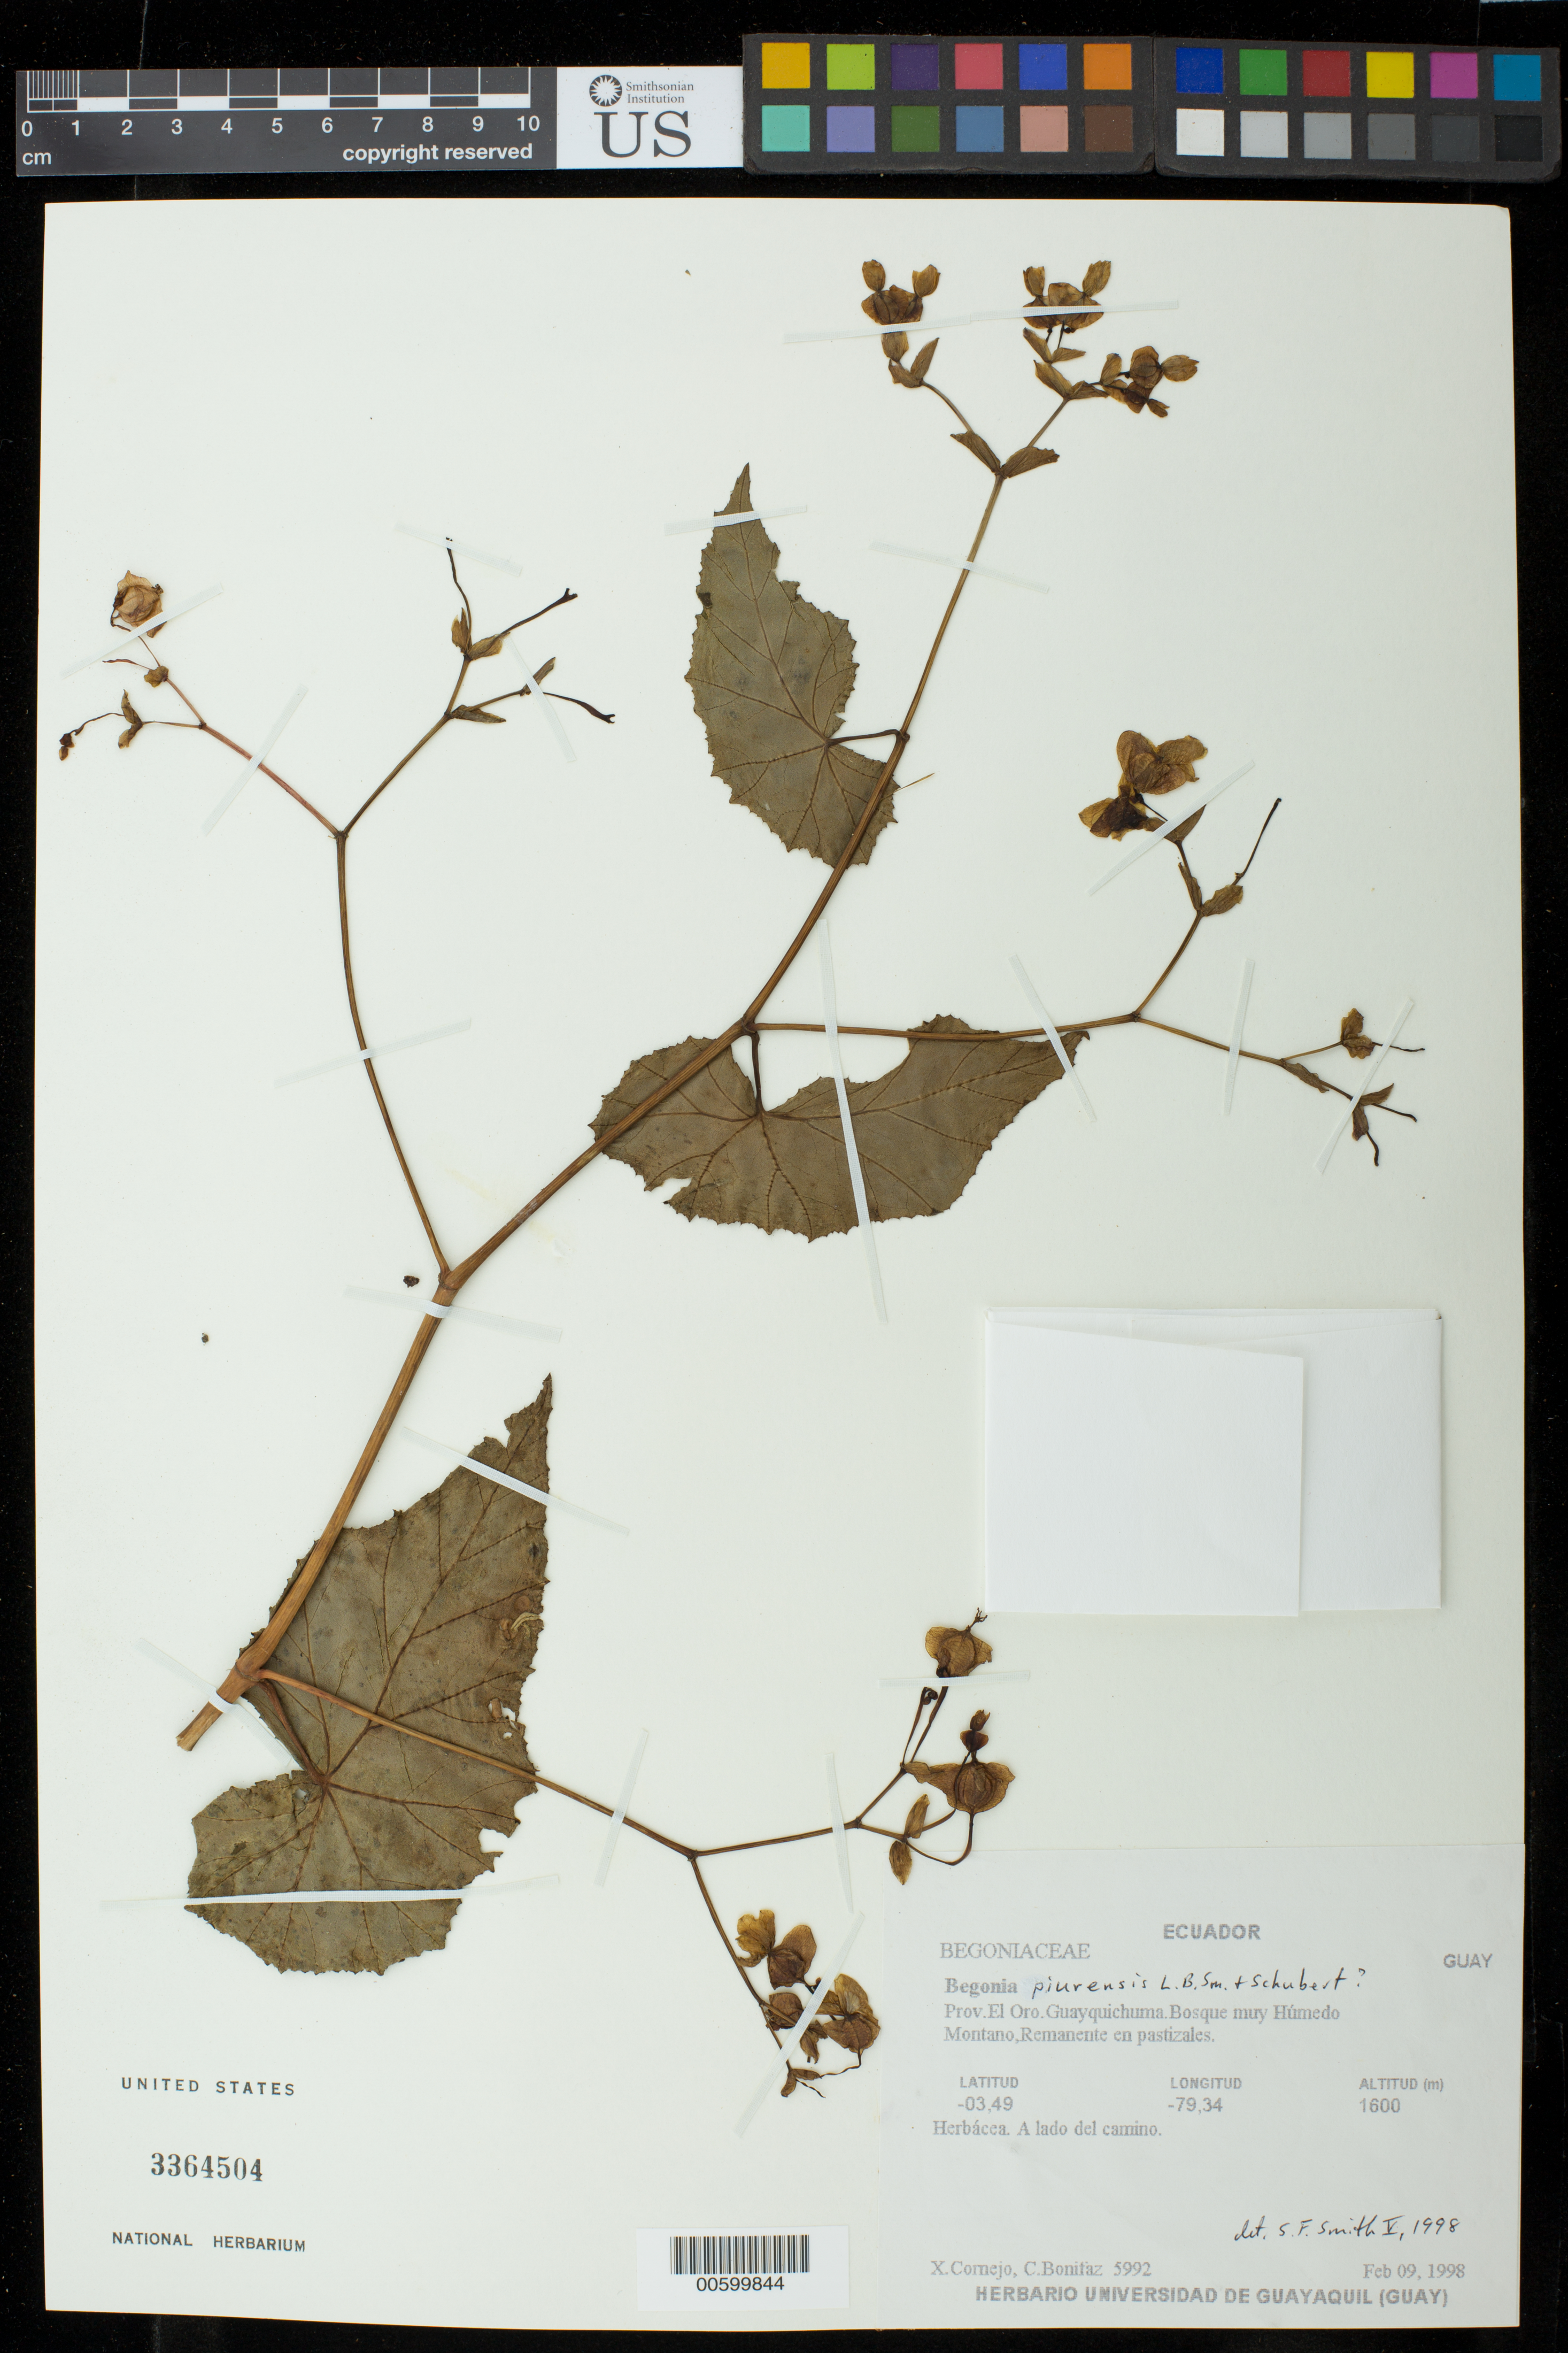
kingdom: Plantae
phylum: Tracheophyta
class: Magnoliopsida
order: Cucurbitales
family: Begoniaceae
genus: Begonia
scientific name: Begonia piurensis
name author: L.B. Sm. & B.G. Schub.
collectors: X. F. Cornejo & C. Bonifaz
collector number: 5992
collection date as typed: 09 Feb 1998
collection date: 1998-02-09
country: Ecuador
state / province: El Oro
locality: Guay Quichuma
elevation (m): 1600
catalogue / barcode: US 3364504